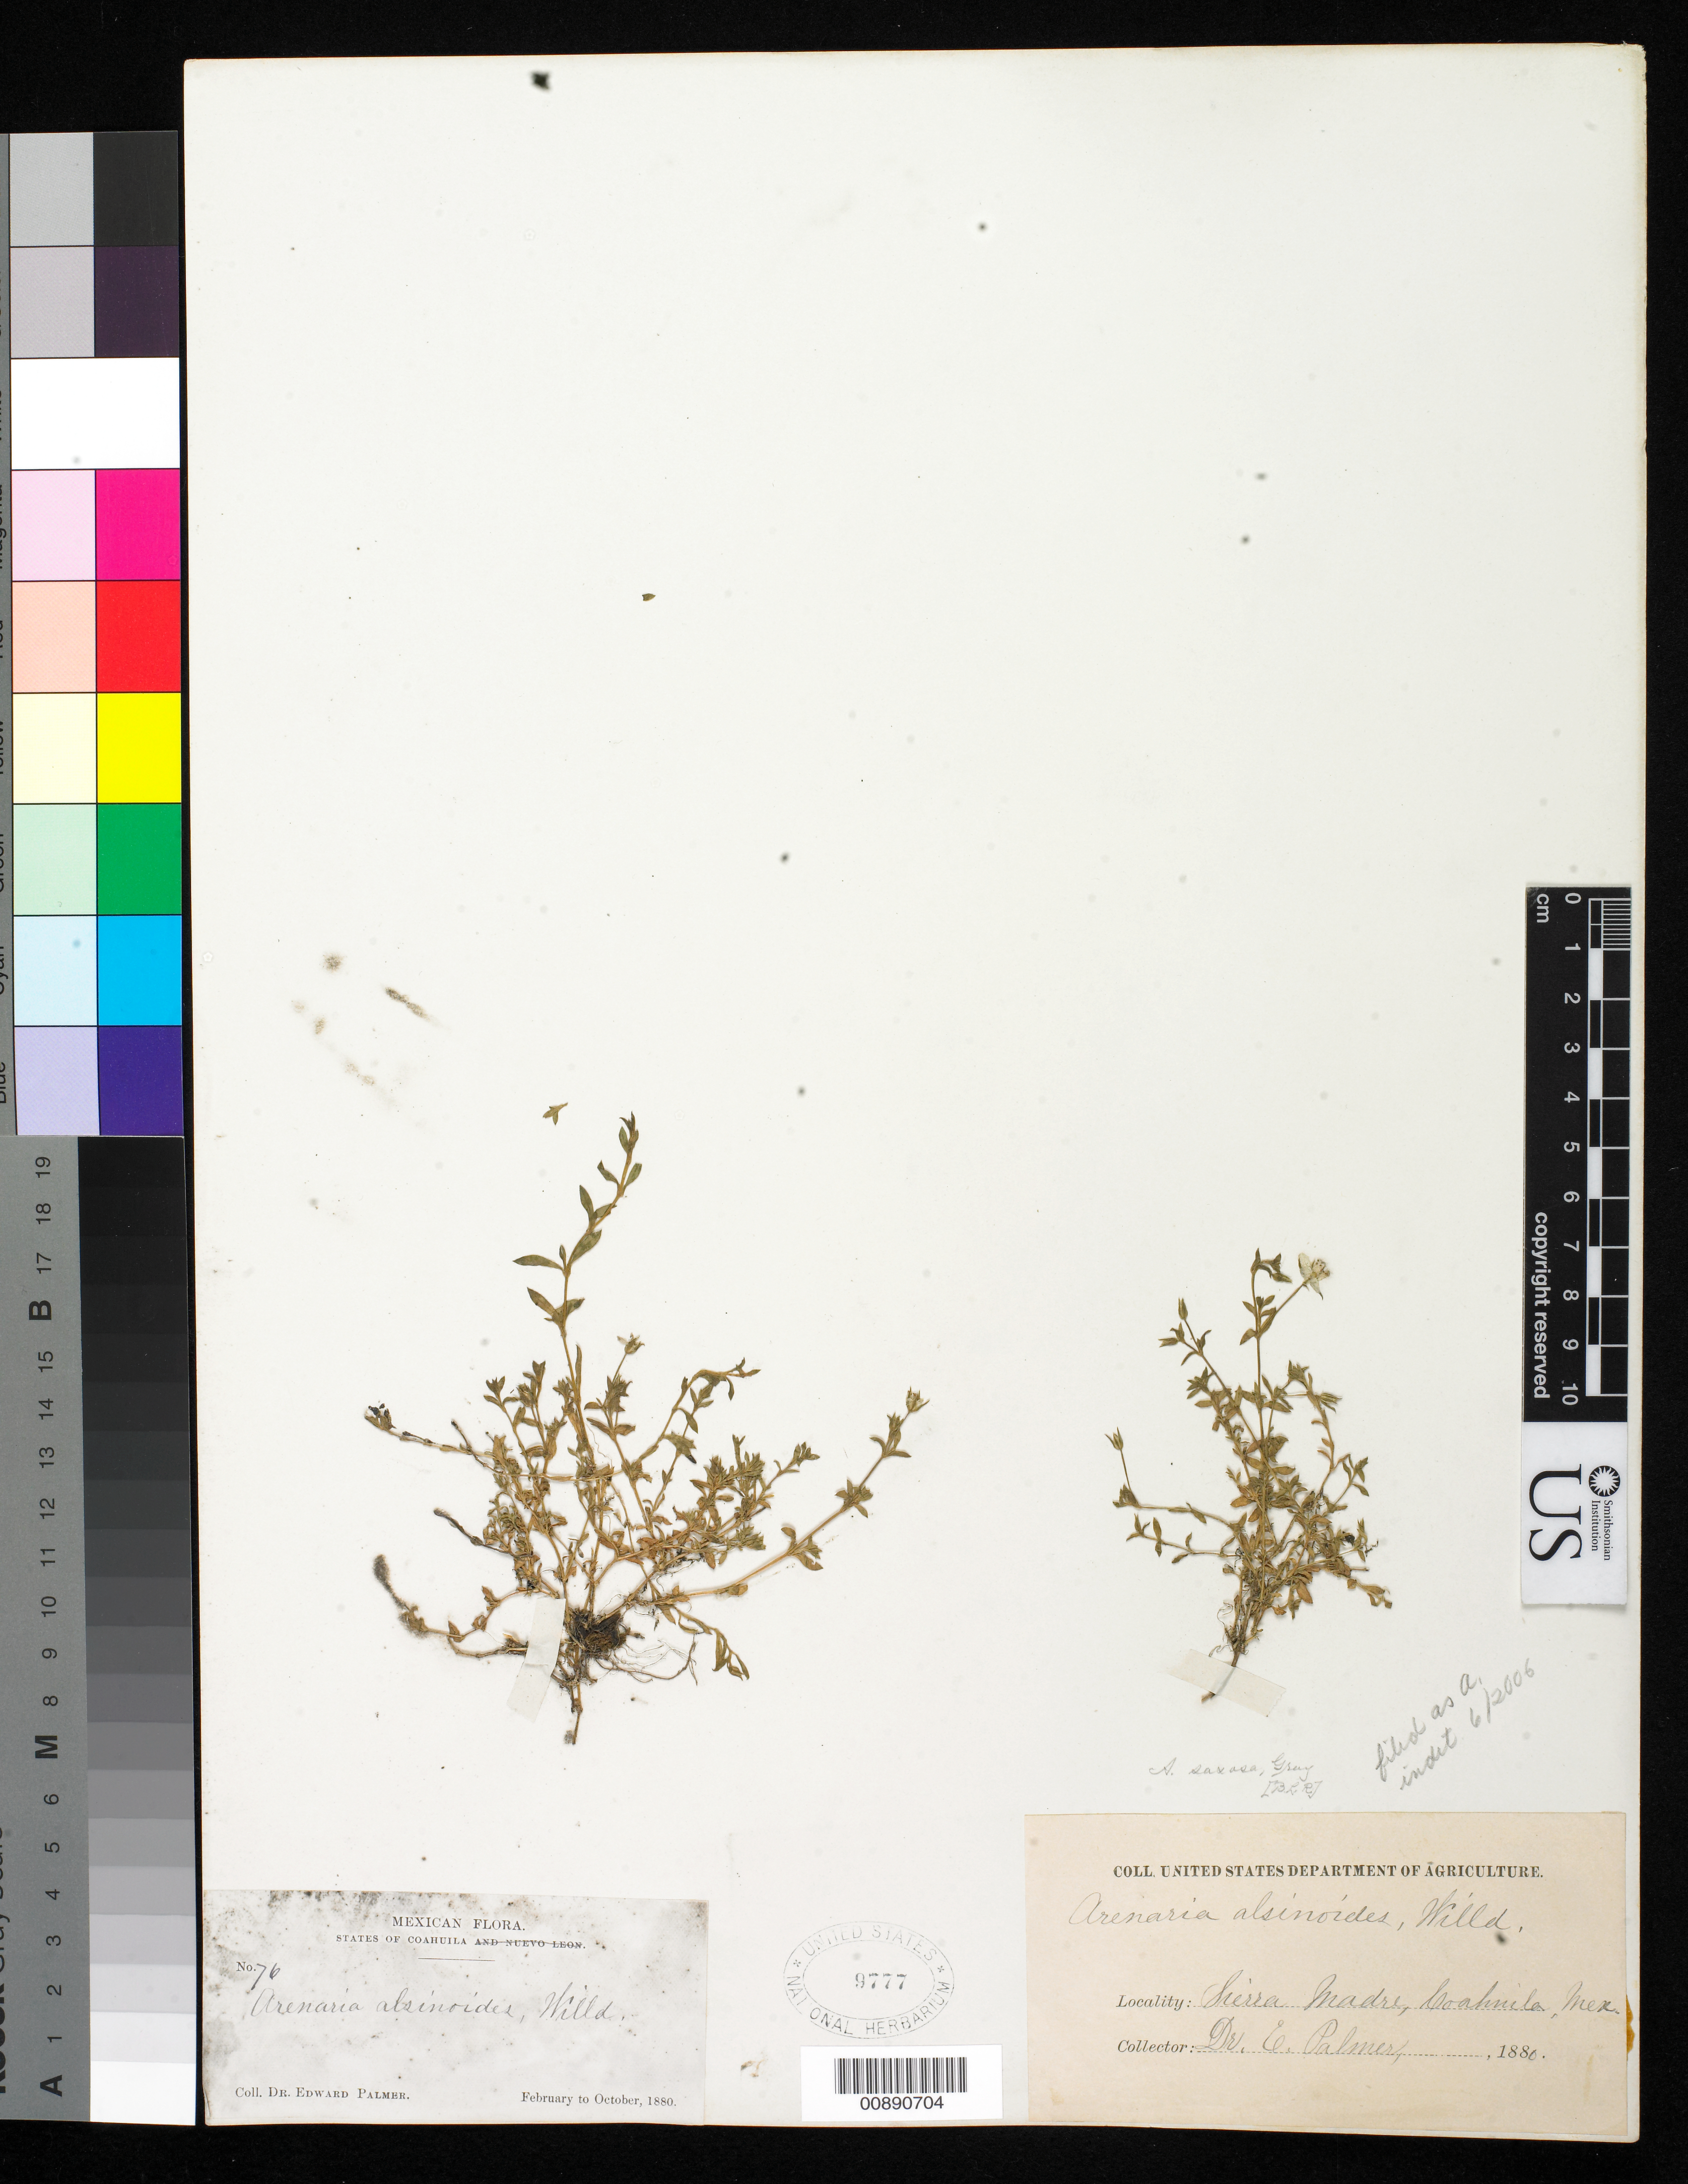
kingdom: Plantae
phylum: Tracheophyta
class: Magnoliopsida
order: Caryophyllales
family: Caryophyllaceae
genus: Arenaria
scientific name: Arenaria sp.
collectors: E. Palmer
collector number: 76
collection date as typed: Feb 1880 to -- Oct 1880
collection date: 1880-02/1880-10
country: Mexico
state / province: Coahuila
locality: Sierra Madre, Coahuila.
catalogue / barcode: US 9777